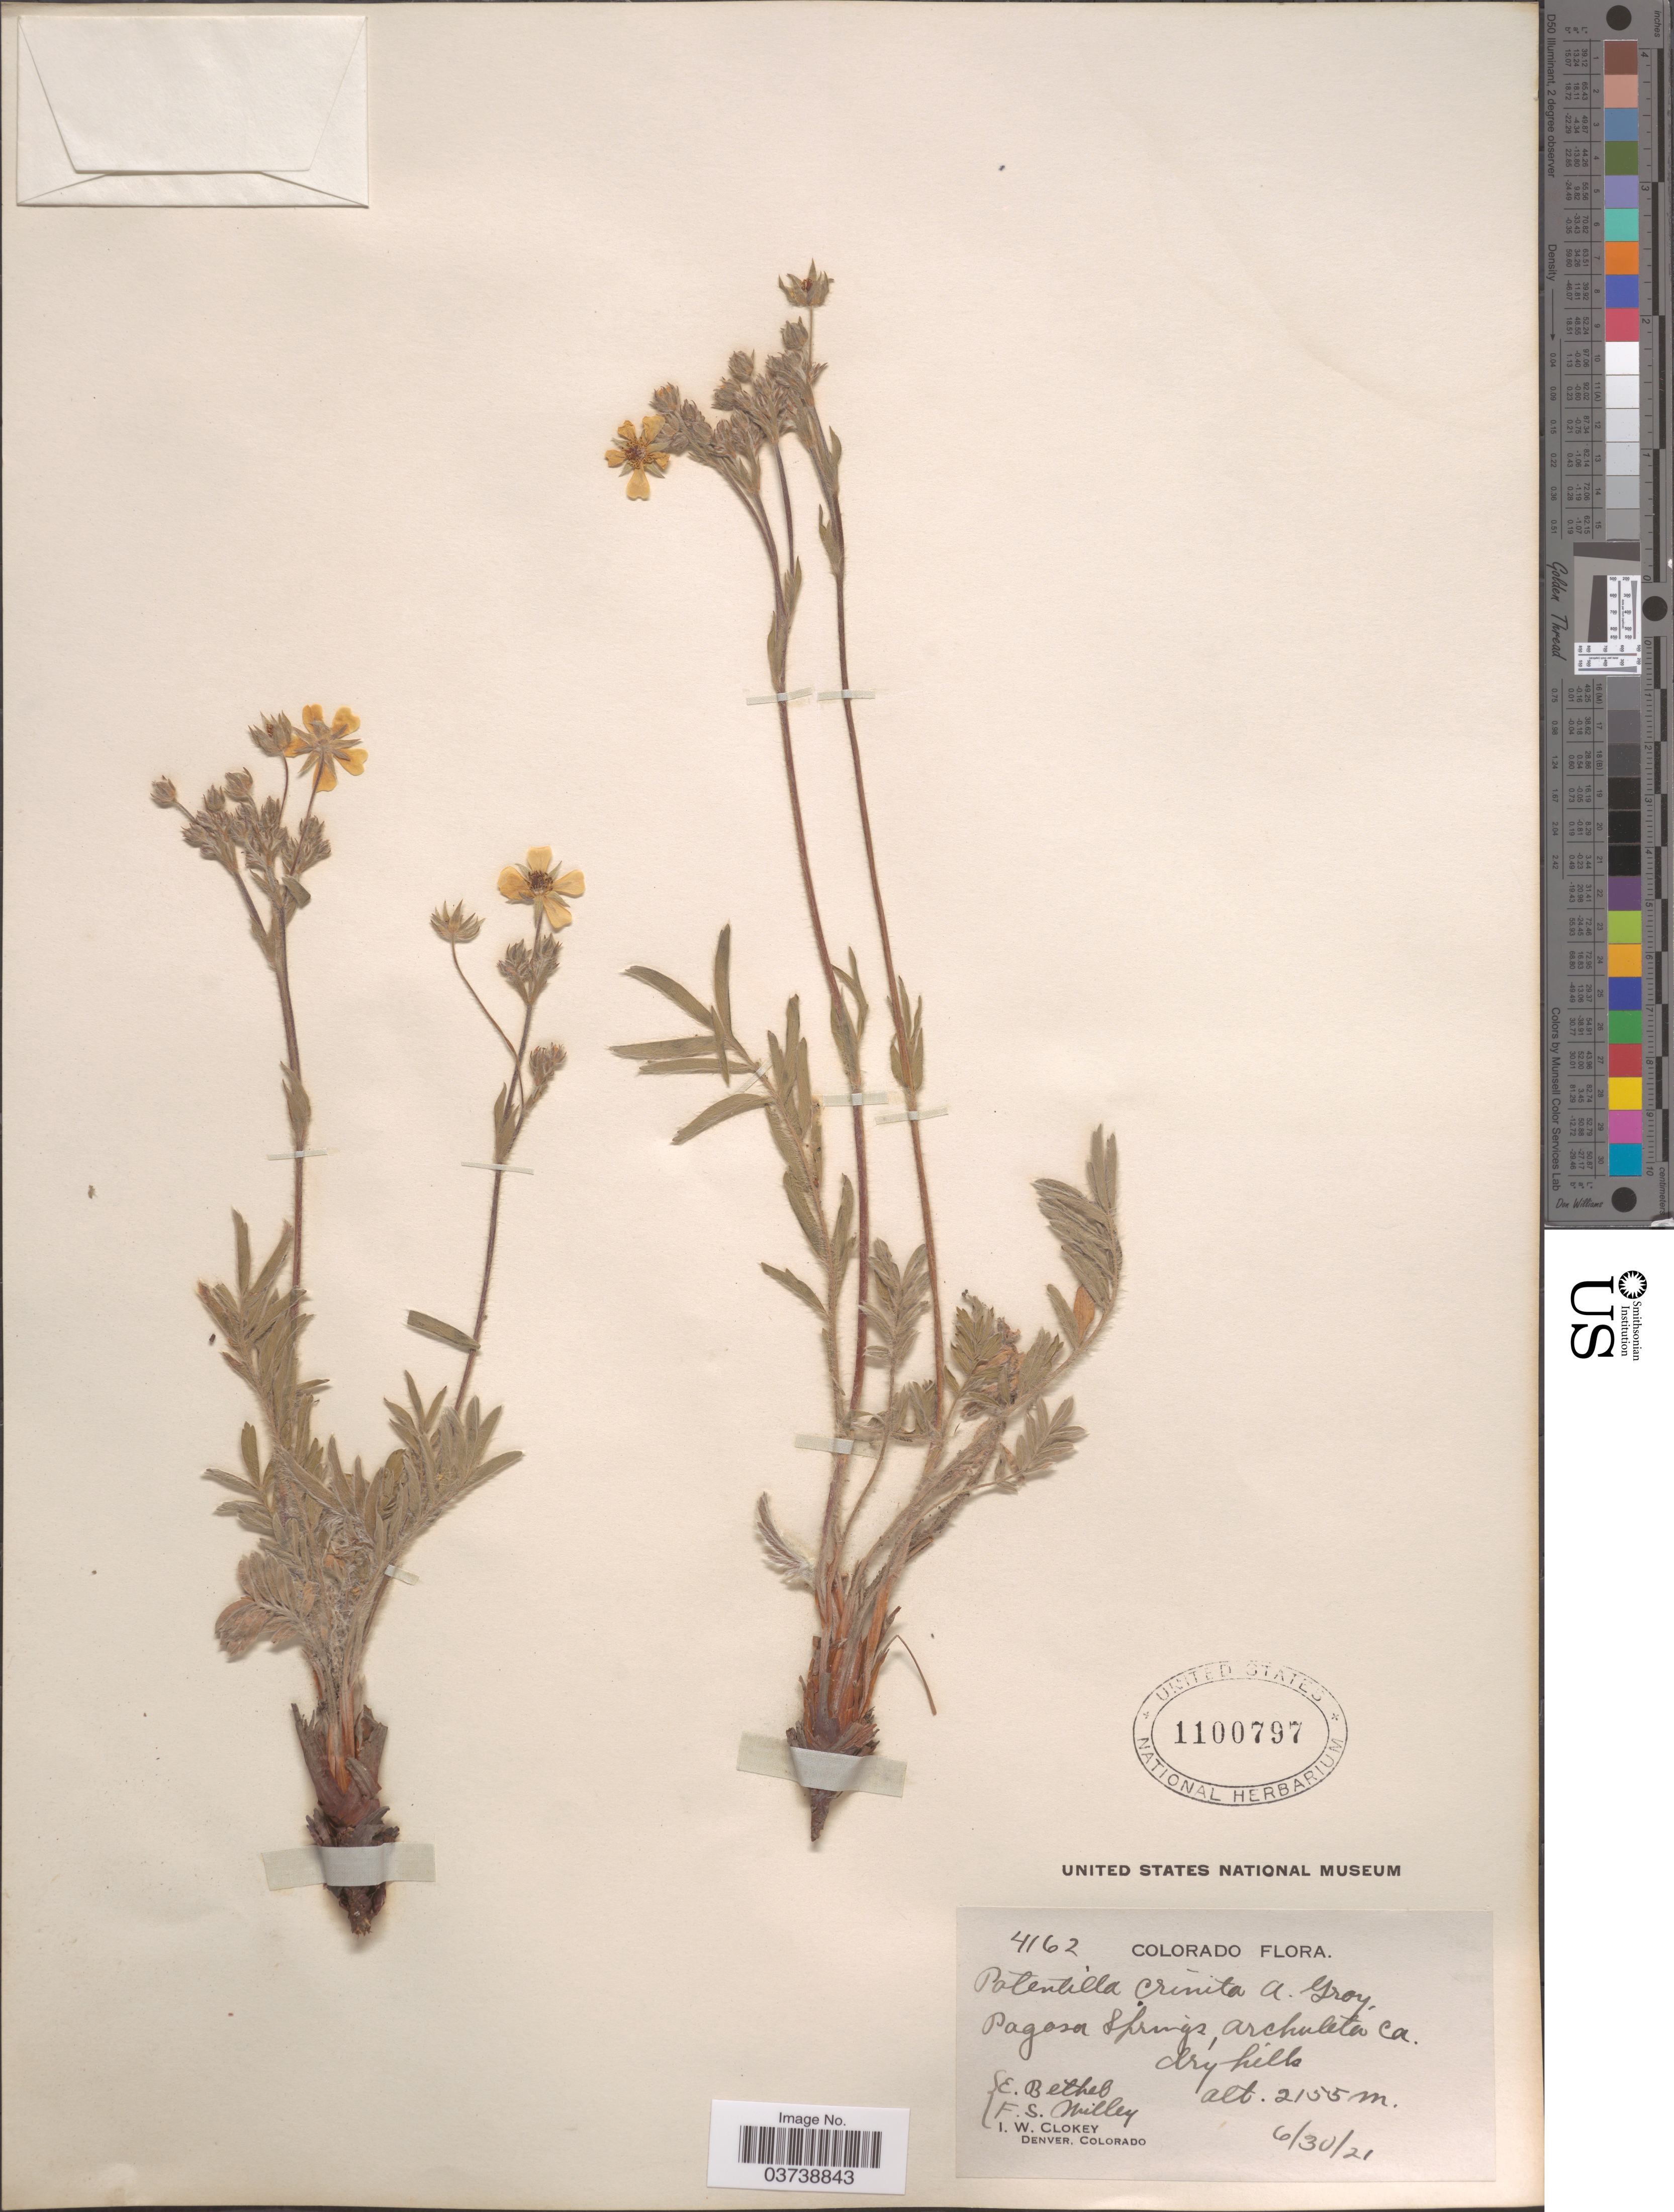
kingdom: Plantae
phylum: Tracheophyta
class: Magnoliopsida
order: Rosales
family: Rosaceae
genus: Potentilla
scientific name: Potentilla crinita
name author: A. Gray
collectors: E. Bethel, F. Willey & I. W. Clokey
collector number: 4162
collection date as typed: Transcribed d/m/y: 30/6/21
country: United States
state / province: Colorado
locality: Pagosa Springs, Archuleta.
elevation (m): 2155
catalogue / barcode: US 1100797